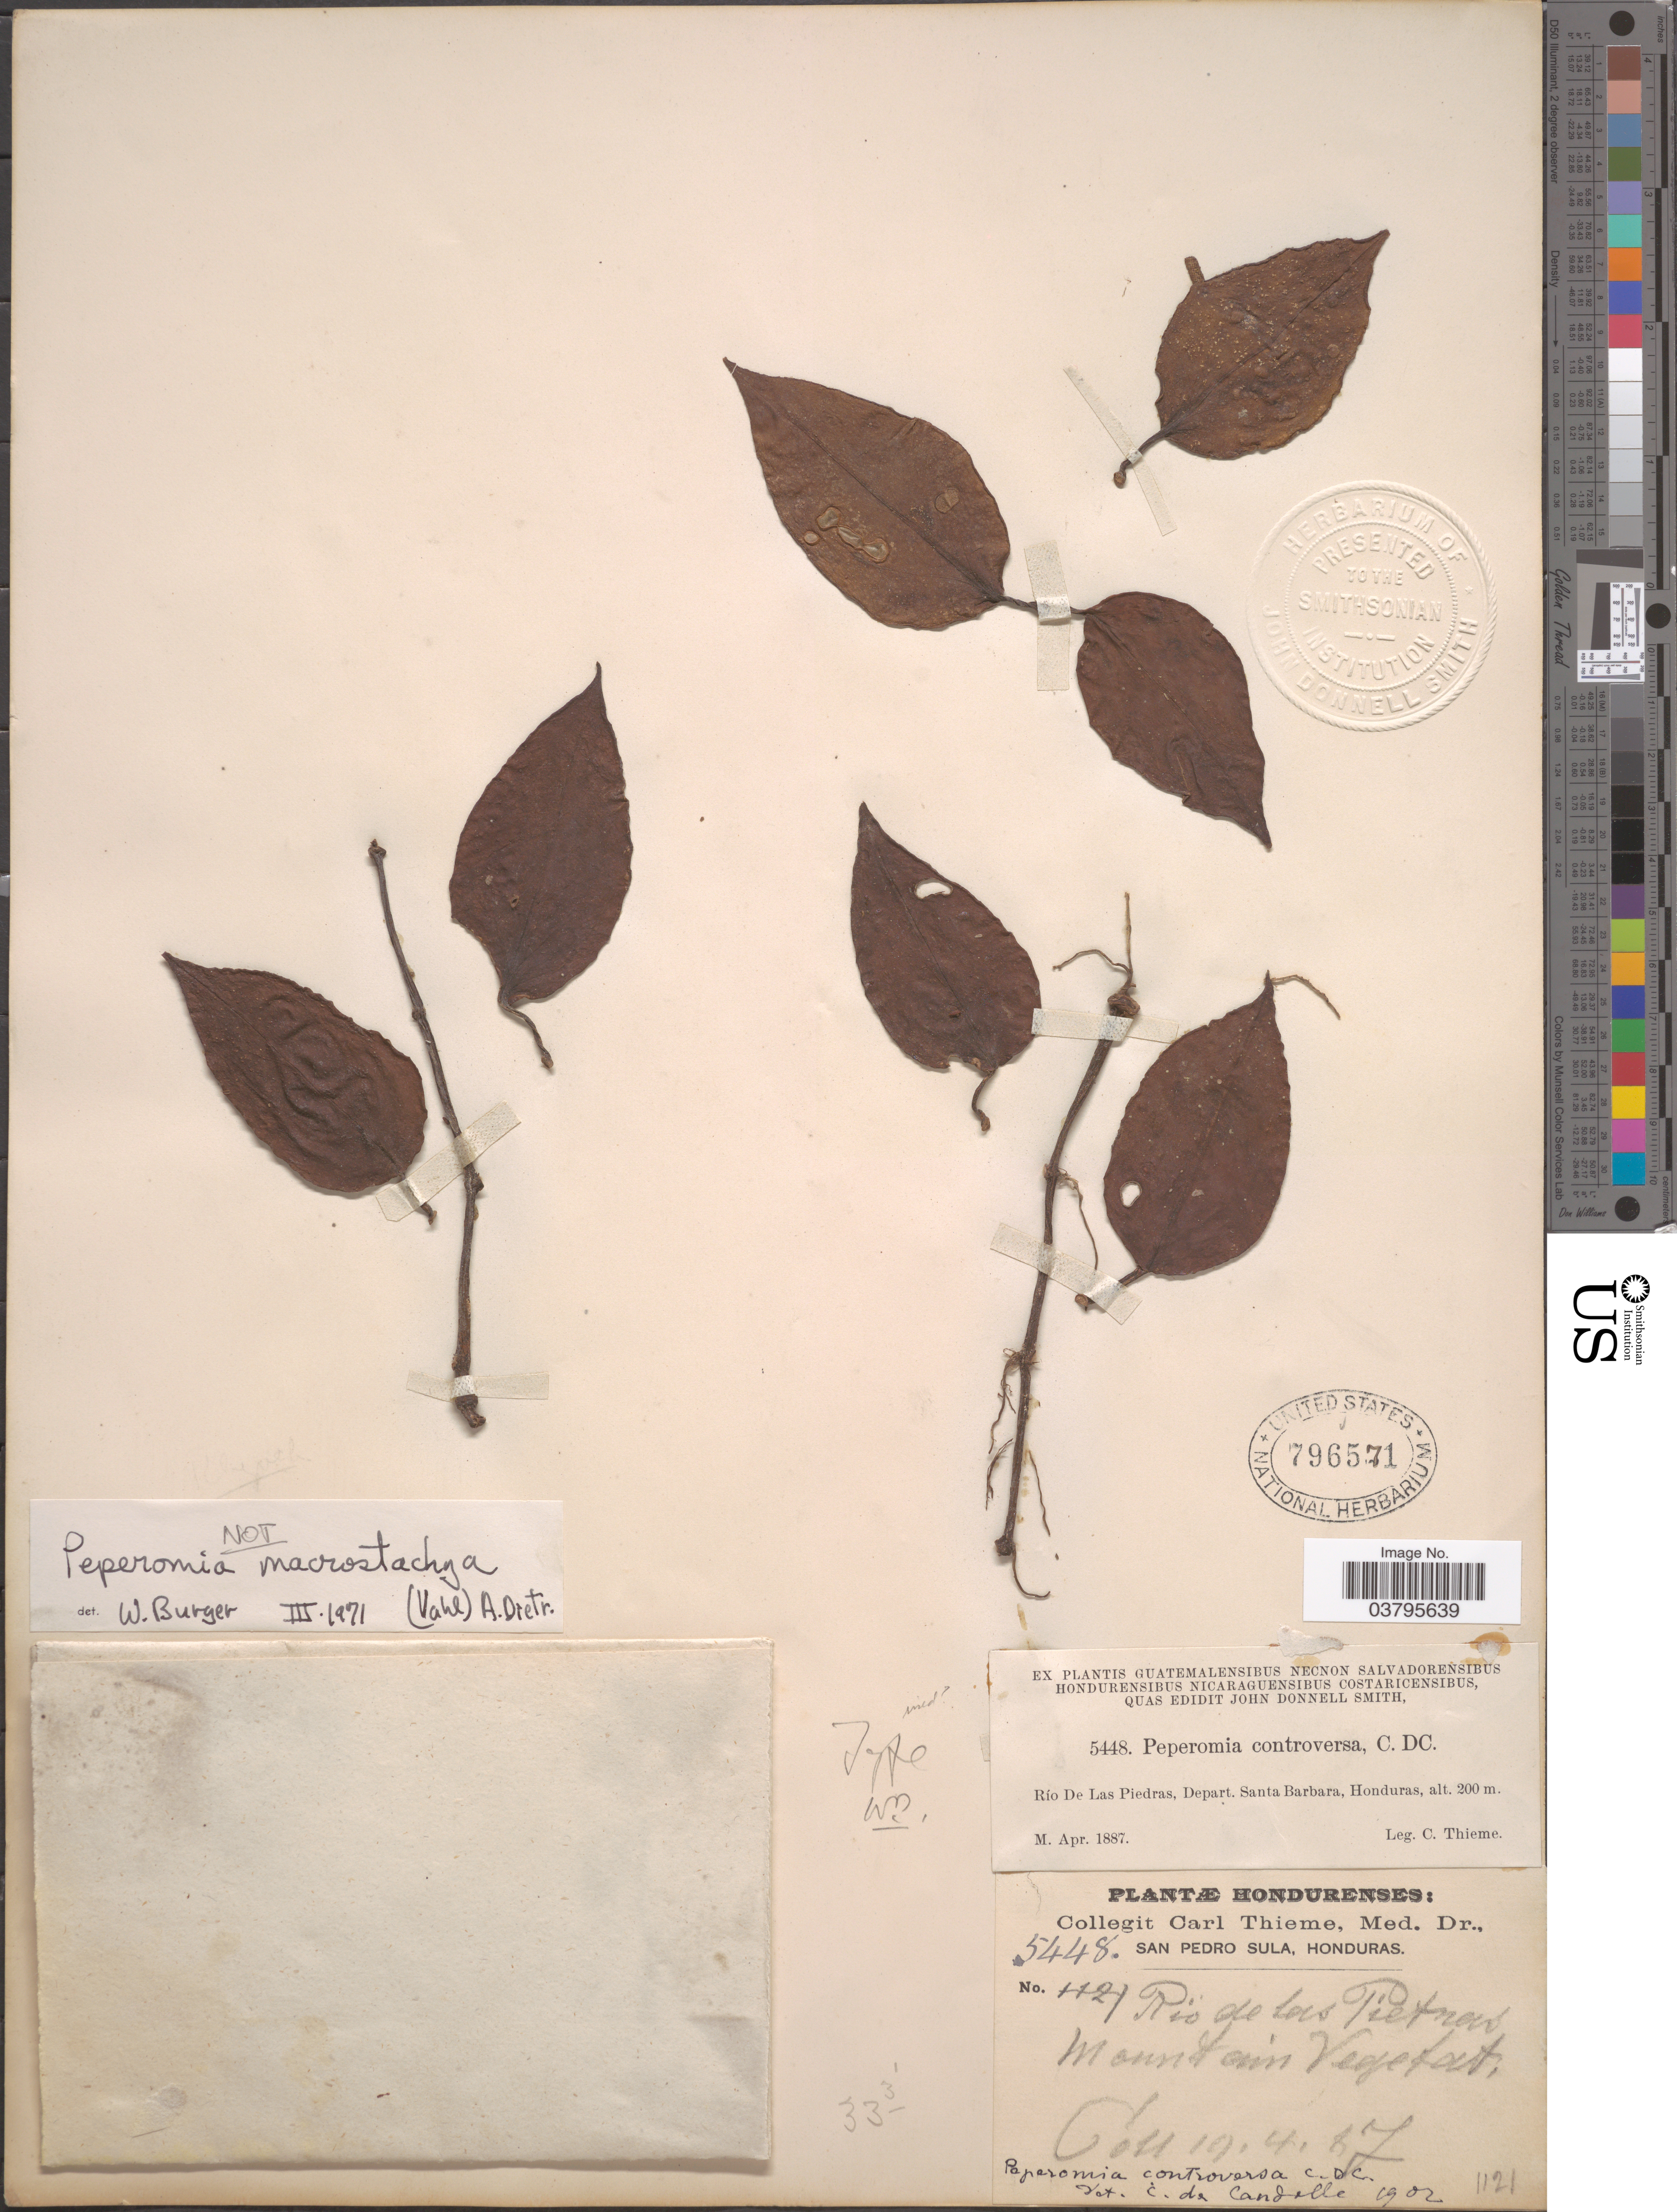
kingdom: Plantae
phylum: Tracheophyta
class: Magnoliopsida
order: Piperales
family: Piperaceae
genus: Peperomia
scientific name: Peperomia granulosa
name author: Trel.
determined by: Jiménez, José Estaban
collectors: C. Thieme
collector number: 5448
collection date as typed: Transcribed d/m/y: 19/4/87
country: Honduras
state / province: Santa Barbara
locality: Río de Las Piedras, Depart. Santa Barbara. Mountain Vegetat.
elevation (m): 200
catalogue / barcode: US 796571